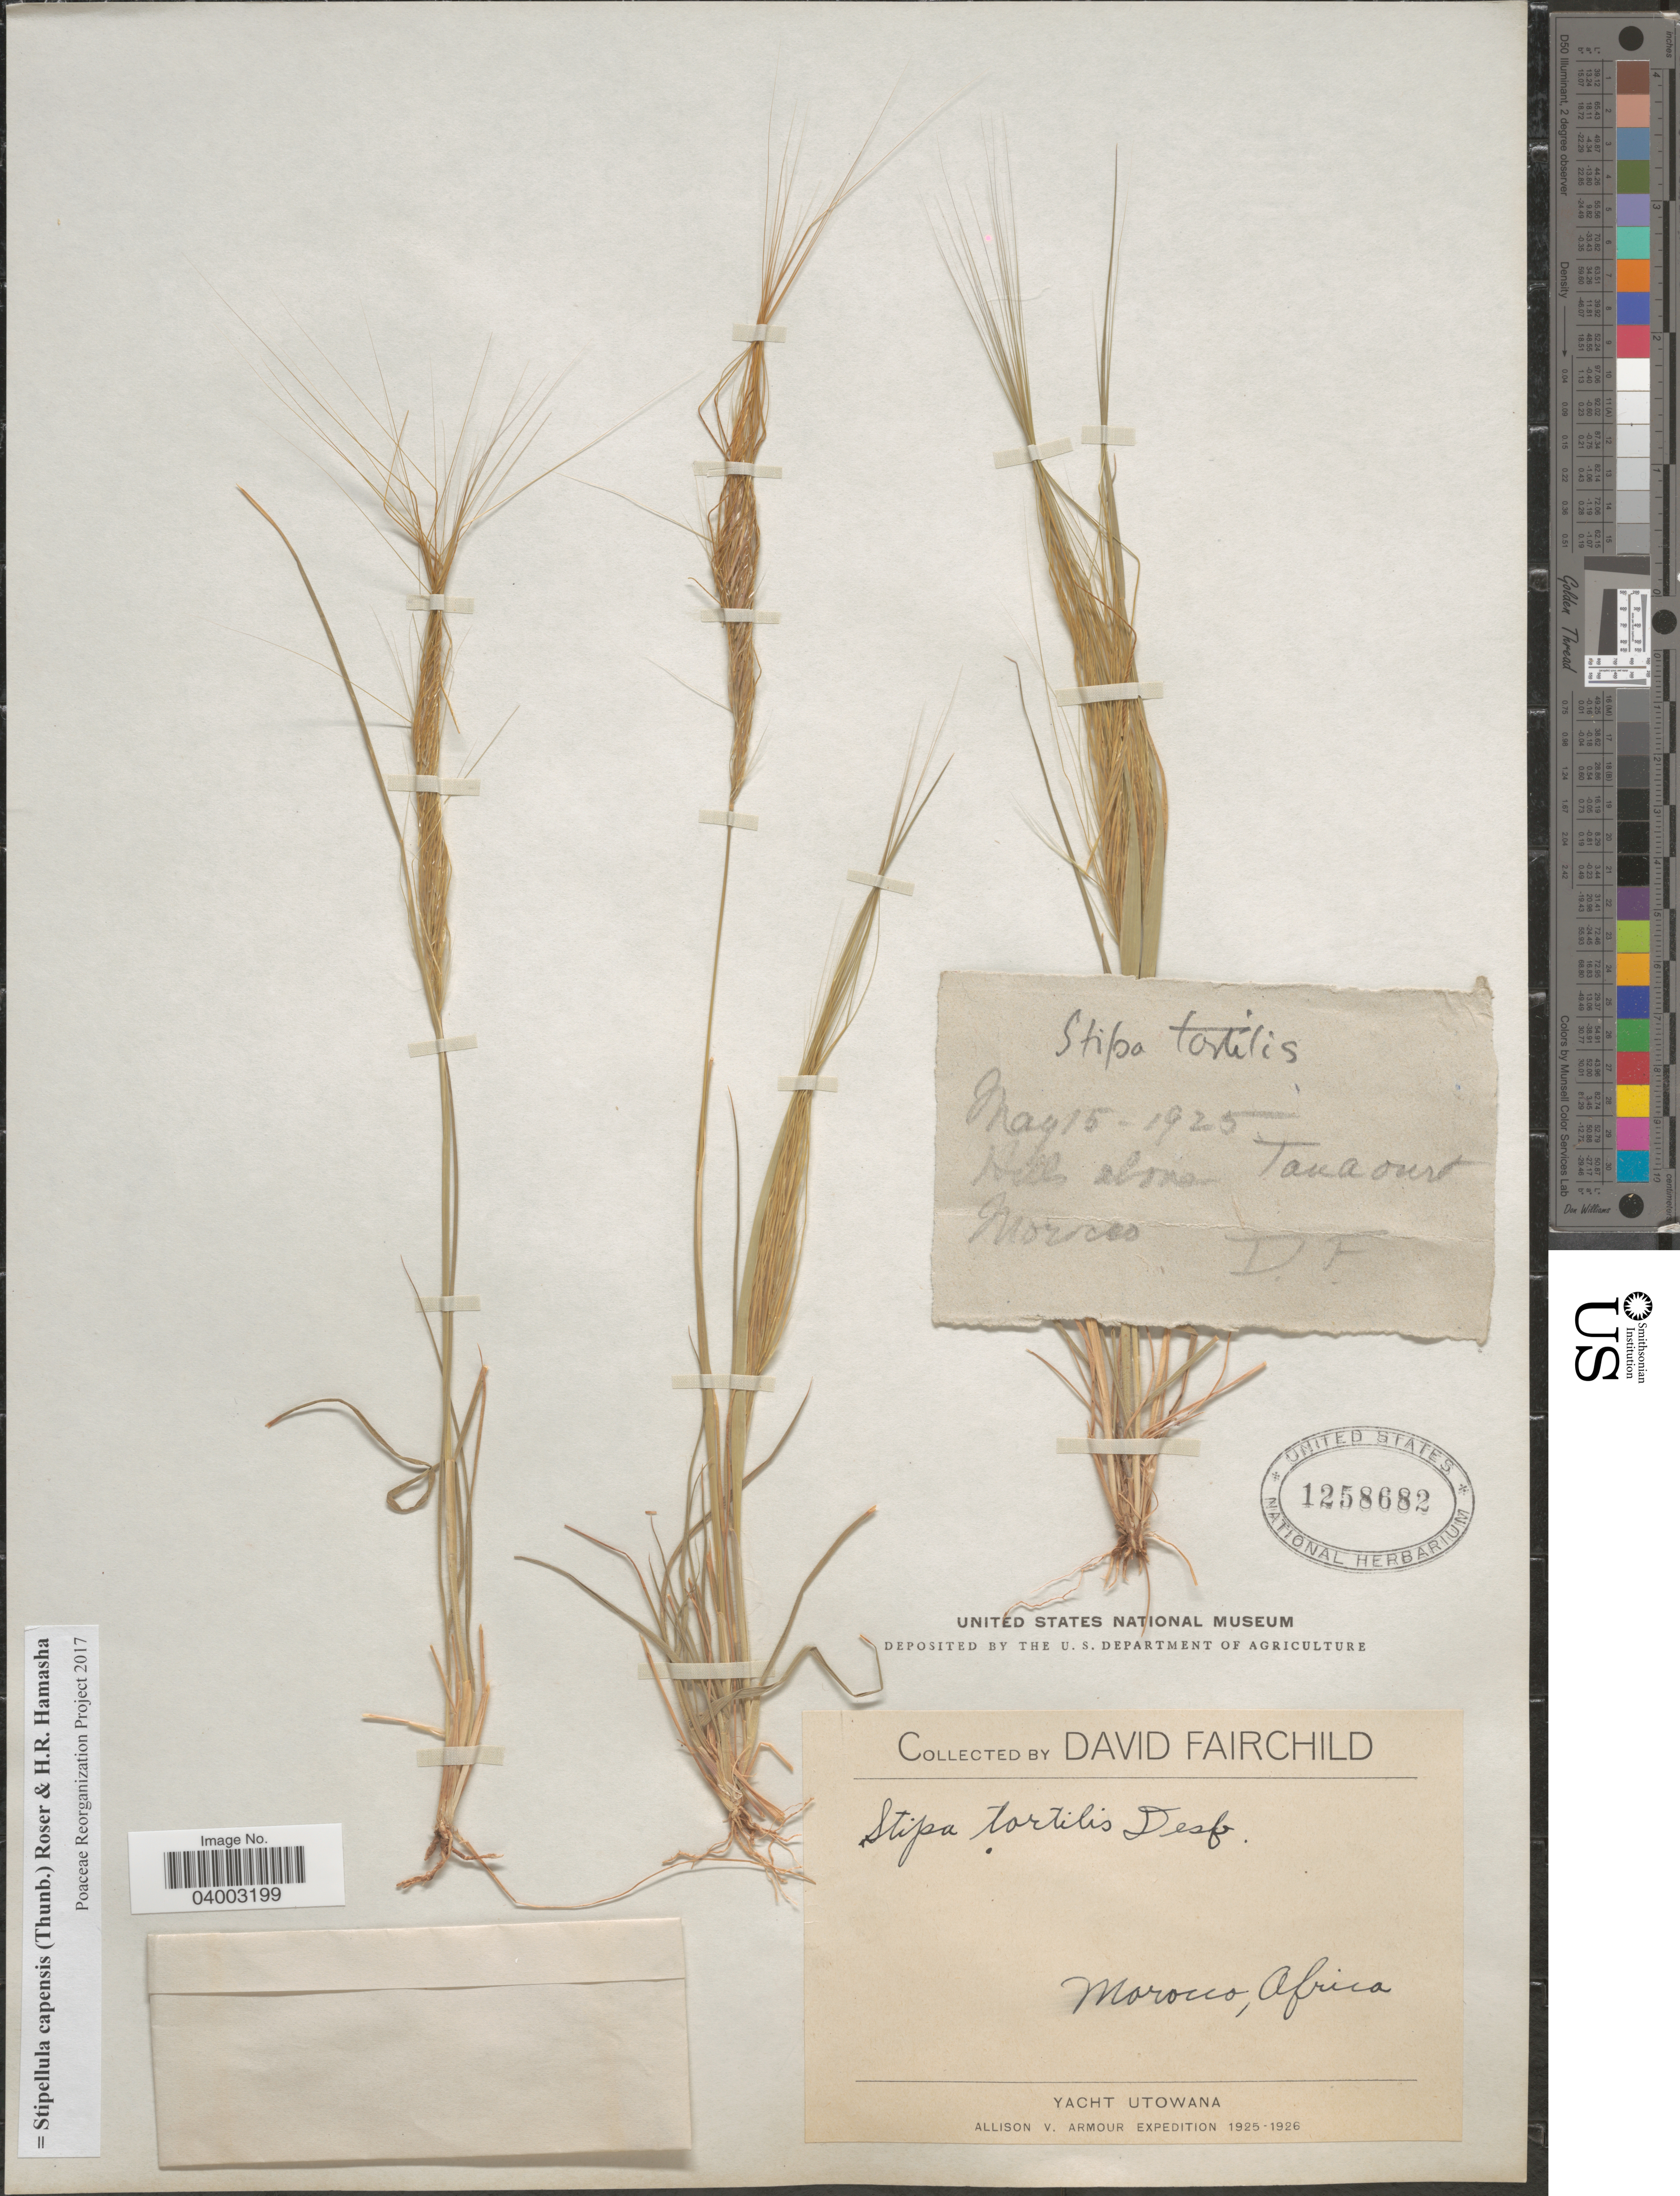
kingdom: Plantae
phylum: Tracheophyta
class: Liliopsida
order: Poales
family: Poaceae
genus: Stipellula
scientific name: Stipellula capensis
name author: (Thunb.) Röser & H. R. Hamasha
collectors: D. Fairchild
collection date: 1925-05-15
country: Morocco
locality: Hills along Tanaourt.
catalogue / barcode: US 1258682